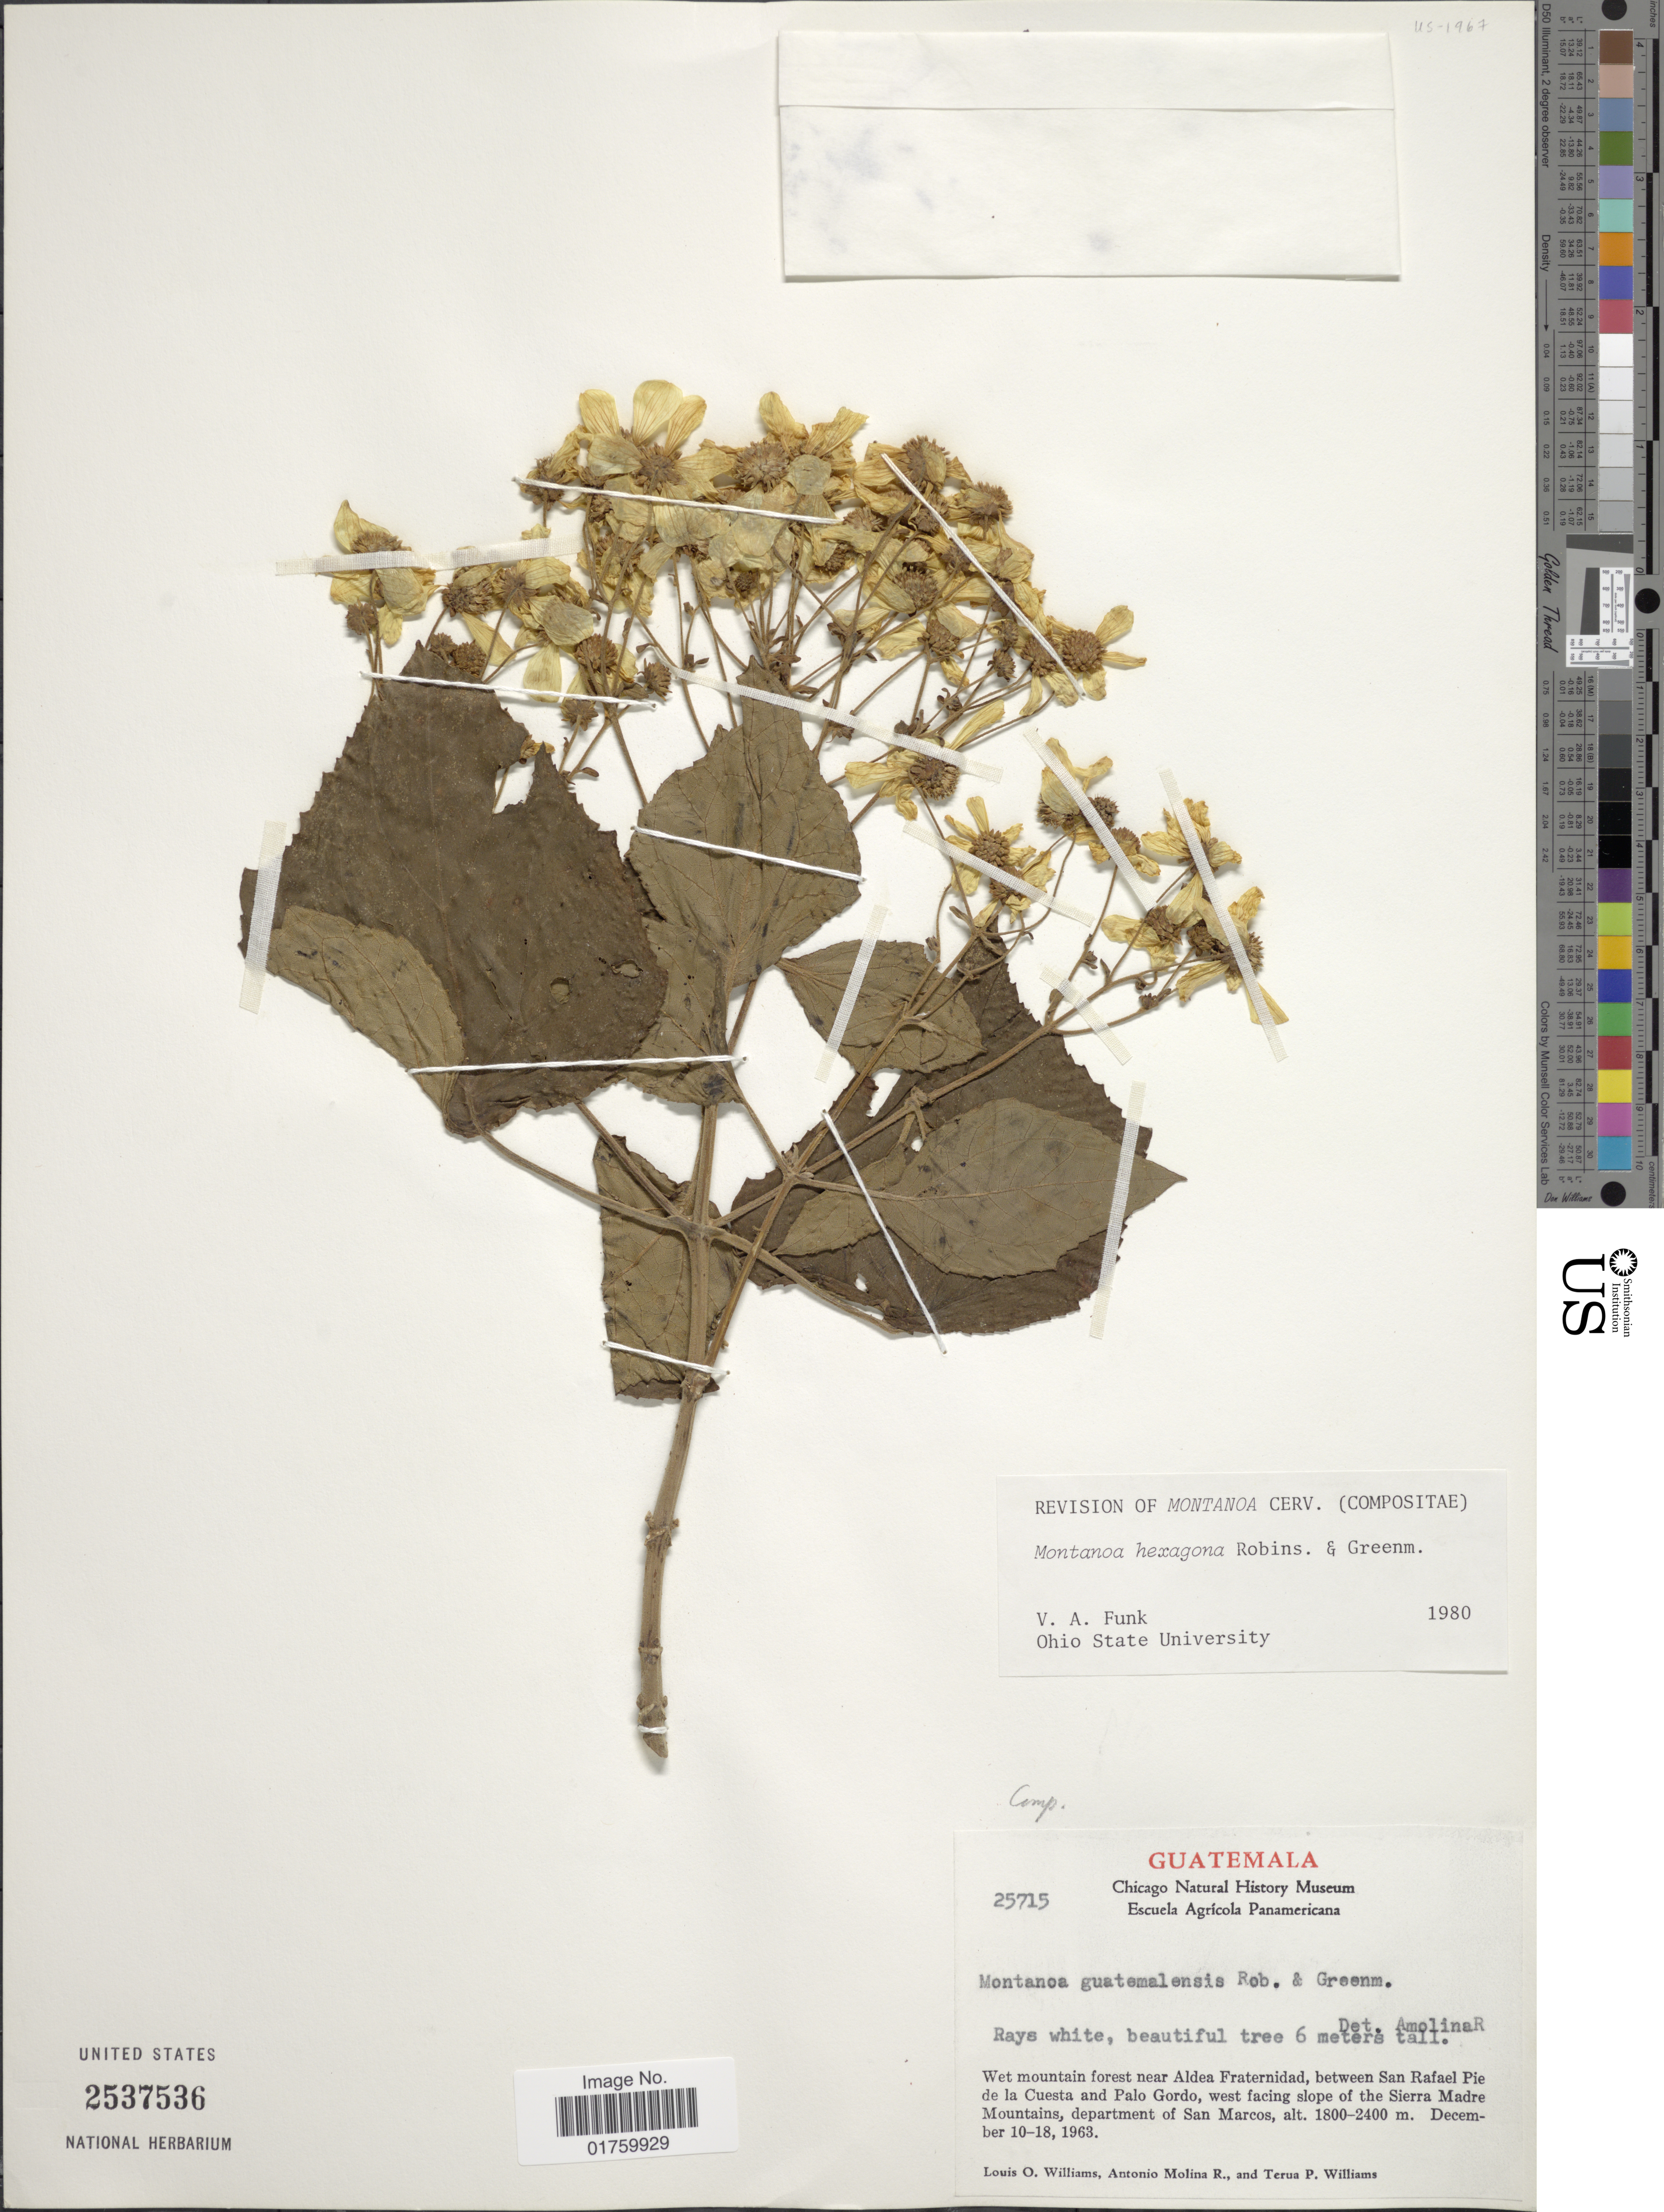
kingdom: Plantae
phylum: Tracheophyta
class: Magnoliopsida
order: Asterales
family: Asteraceae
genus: Montanoa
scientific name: Montanoa hexagona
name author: B.L. Rob. & Greenm.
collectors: L. O. Williams, A. Molina R. & T. P. Williams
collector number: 25715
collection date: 1963-12-10/1963-12-18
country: Guatemala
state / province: San Marcos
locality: Wet mountain forest near Aldea Fraternidad, between San Rafael Pie de la Cuesta and Palo Gordo, west facing slope of the Sierra Madre Mountains.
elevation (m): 1800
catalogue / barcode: US 2537536